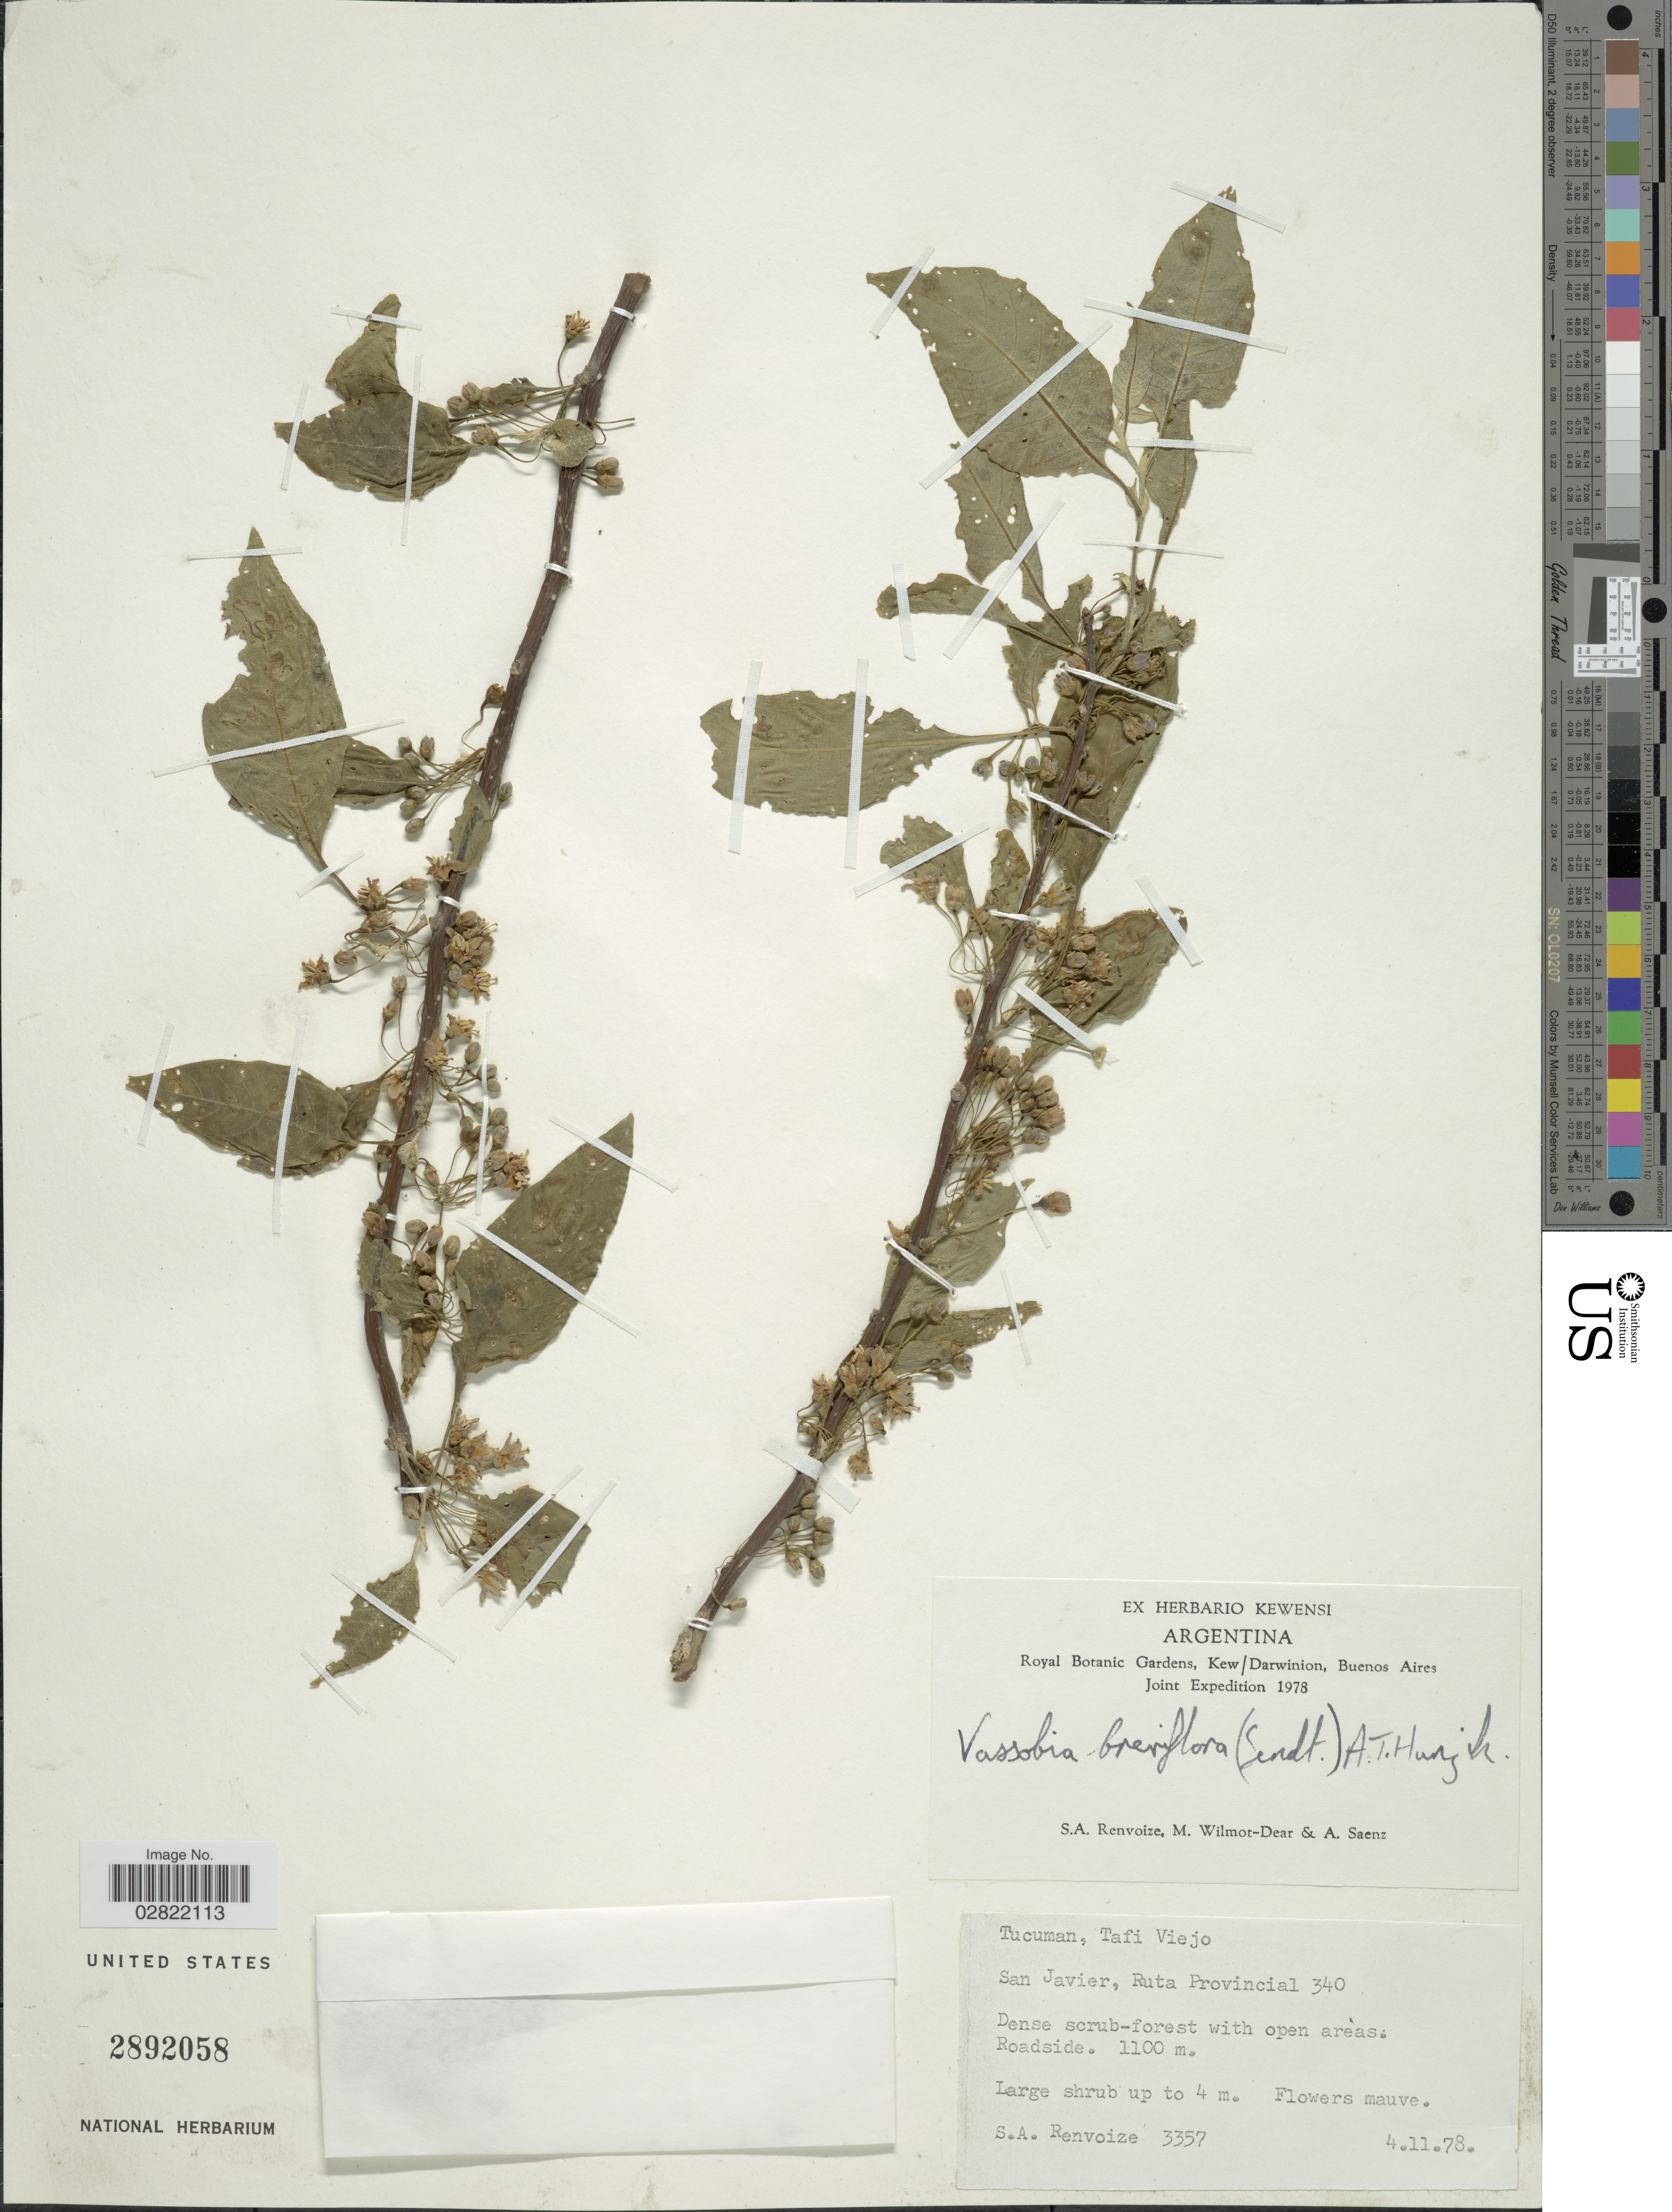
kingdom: Plantae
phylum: Tracheophyta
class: Magnoliopsida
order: Solanales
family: Solanaceae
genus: Vassobia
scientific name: Vassobia breviflora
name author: (Sendt.) Hunz.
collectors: S. A. Renvoize, M. Wilmot-Dear & A. Saenz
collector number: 3357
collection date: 1978-11-04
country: Argentina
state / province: Tucuman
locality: Tucuman, Tafi Viejo, San Javier, Ruta Provincial.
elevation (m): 1100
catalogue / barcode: US 2892058